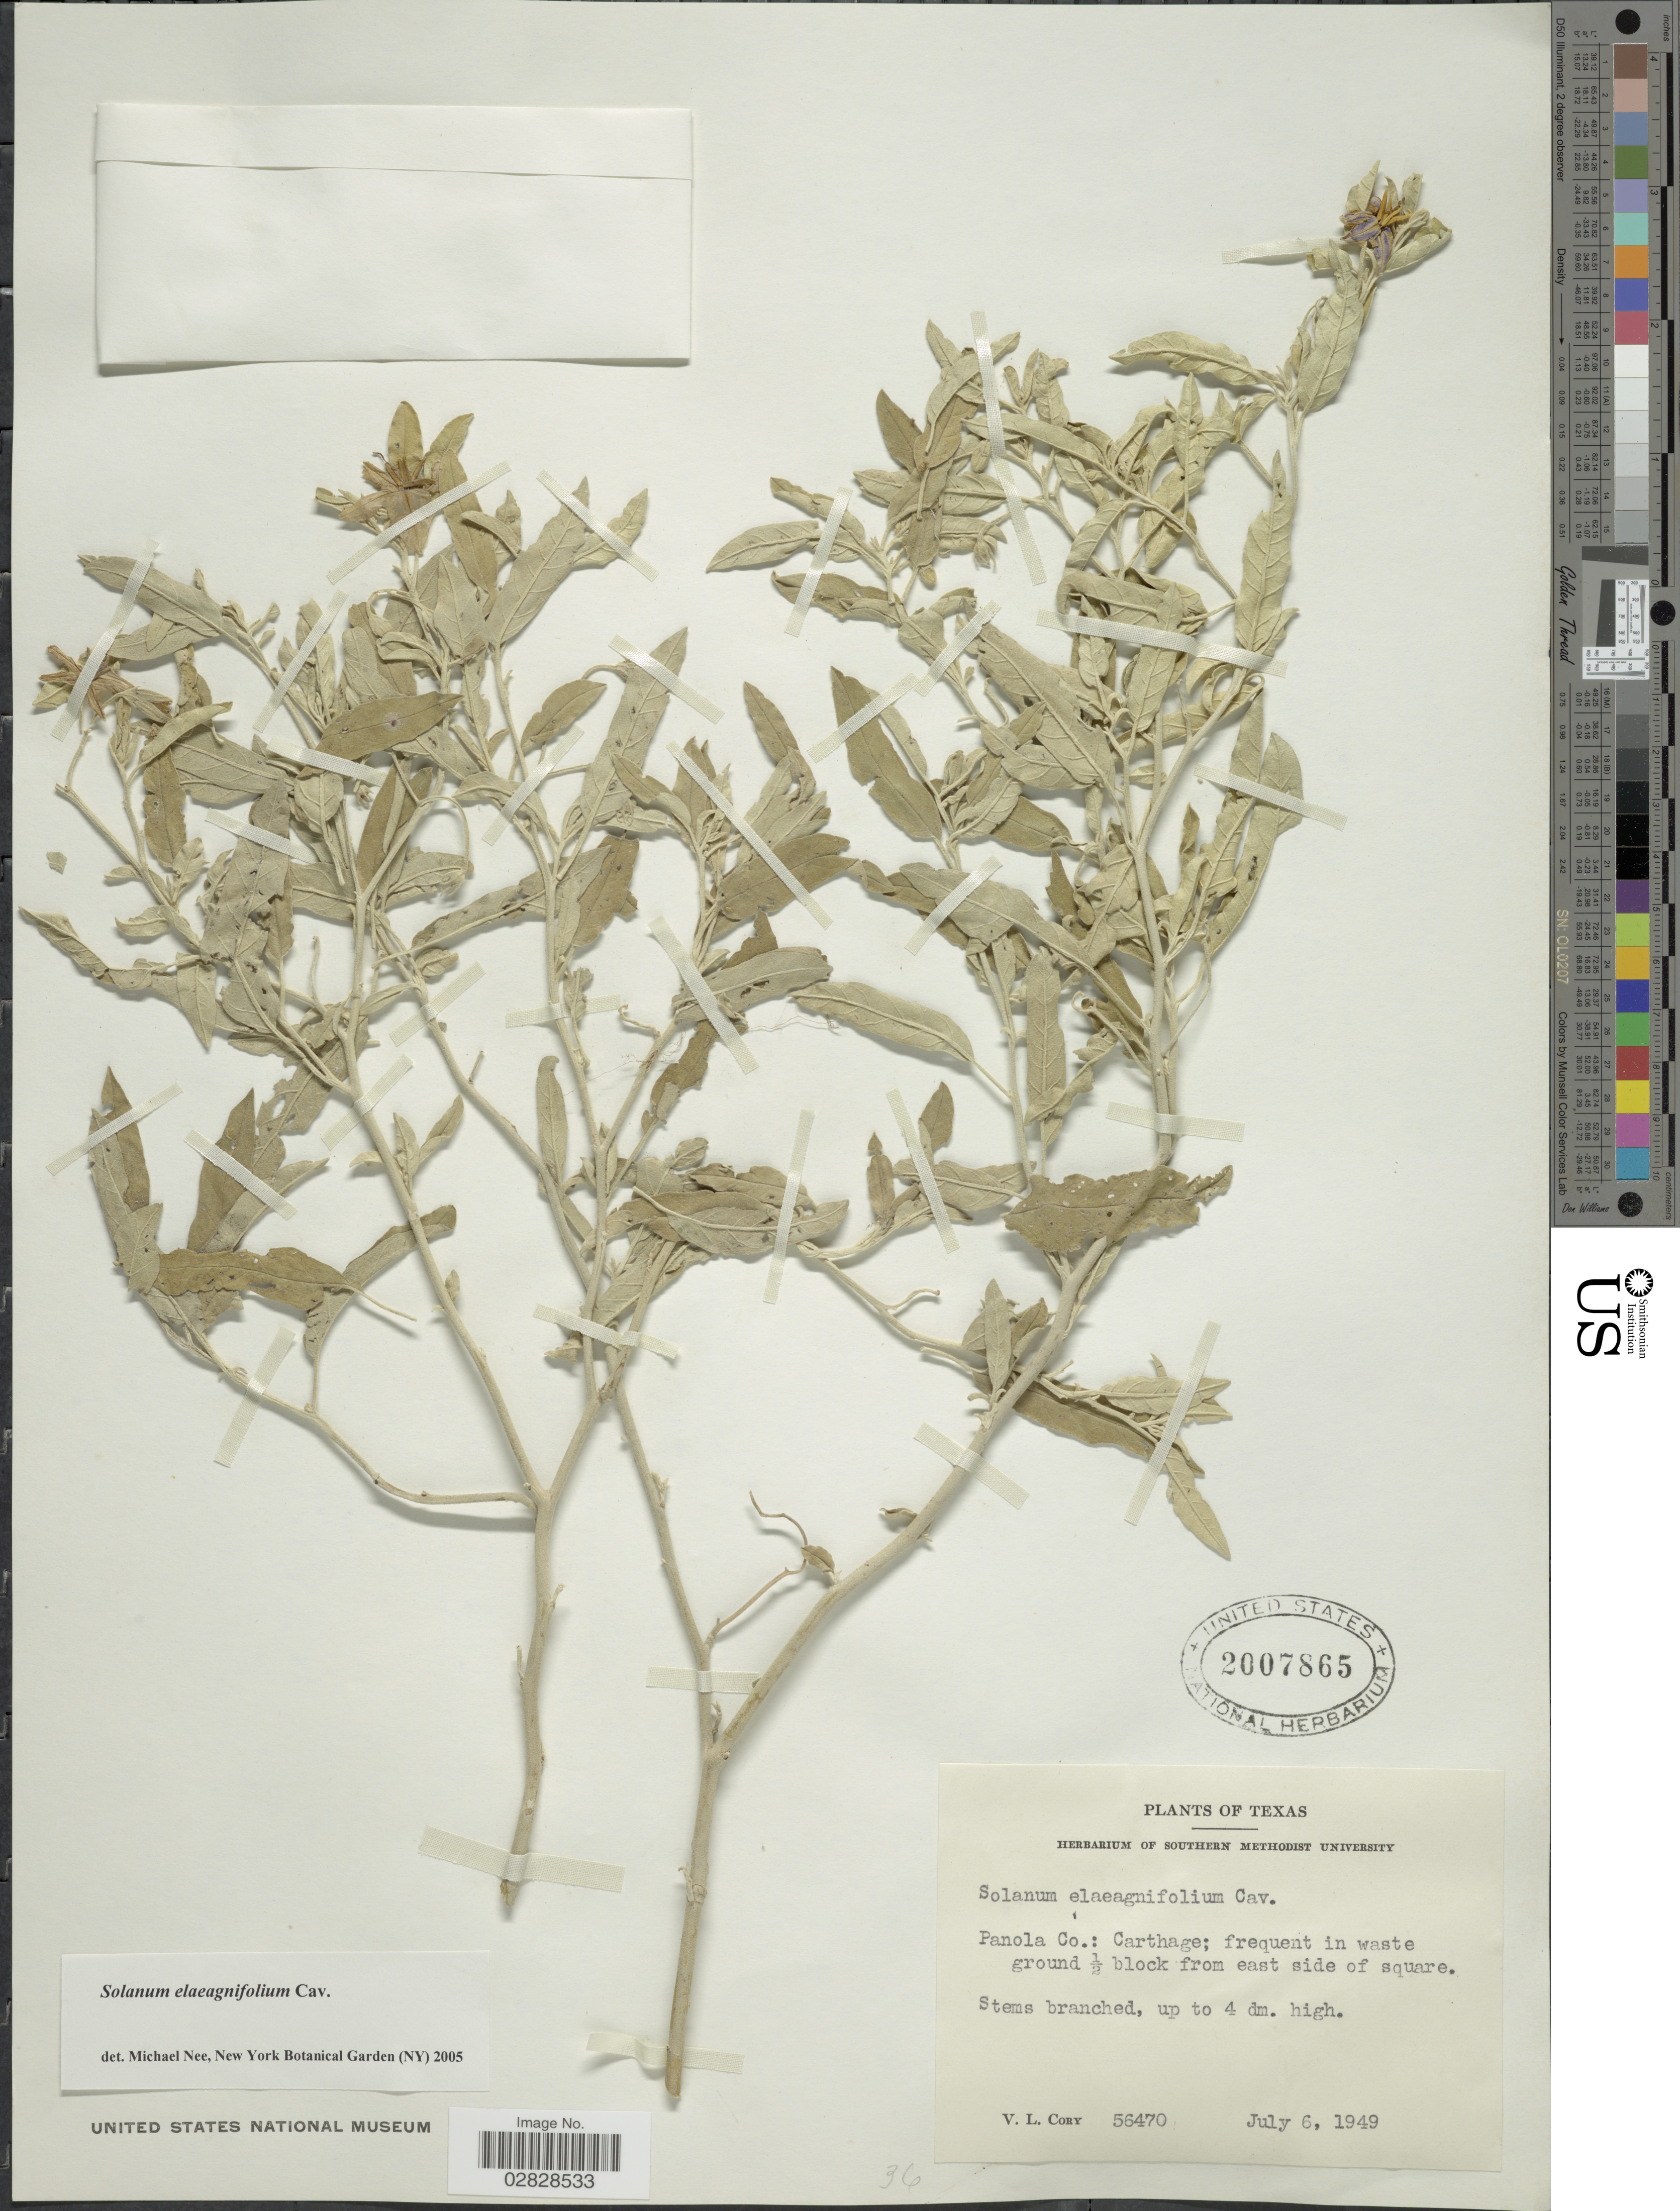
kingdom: Plantae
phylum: Tracheophyta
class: Magnoliopsida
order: Solanales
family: Solanaceae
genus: Solanum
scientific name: Solanum elaeagnifolium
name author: Cav.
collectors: V. Cory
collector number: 56470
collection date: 1949-07-06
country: United States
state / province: Texas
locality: Panola Co.: Carthage; frequent in waste ground ½ block from east side of square.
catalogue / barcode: US 2007865